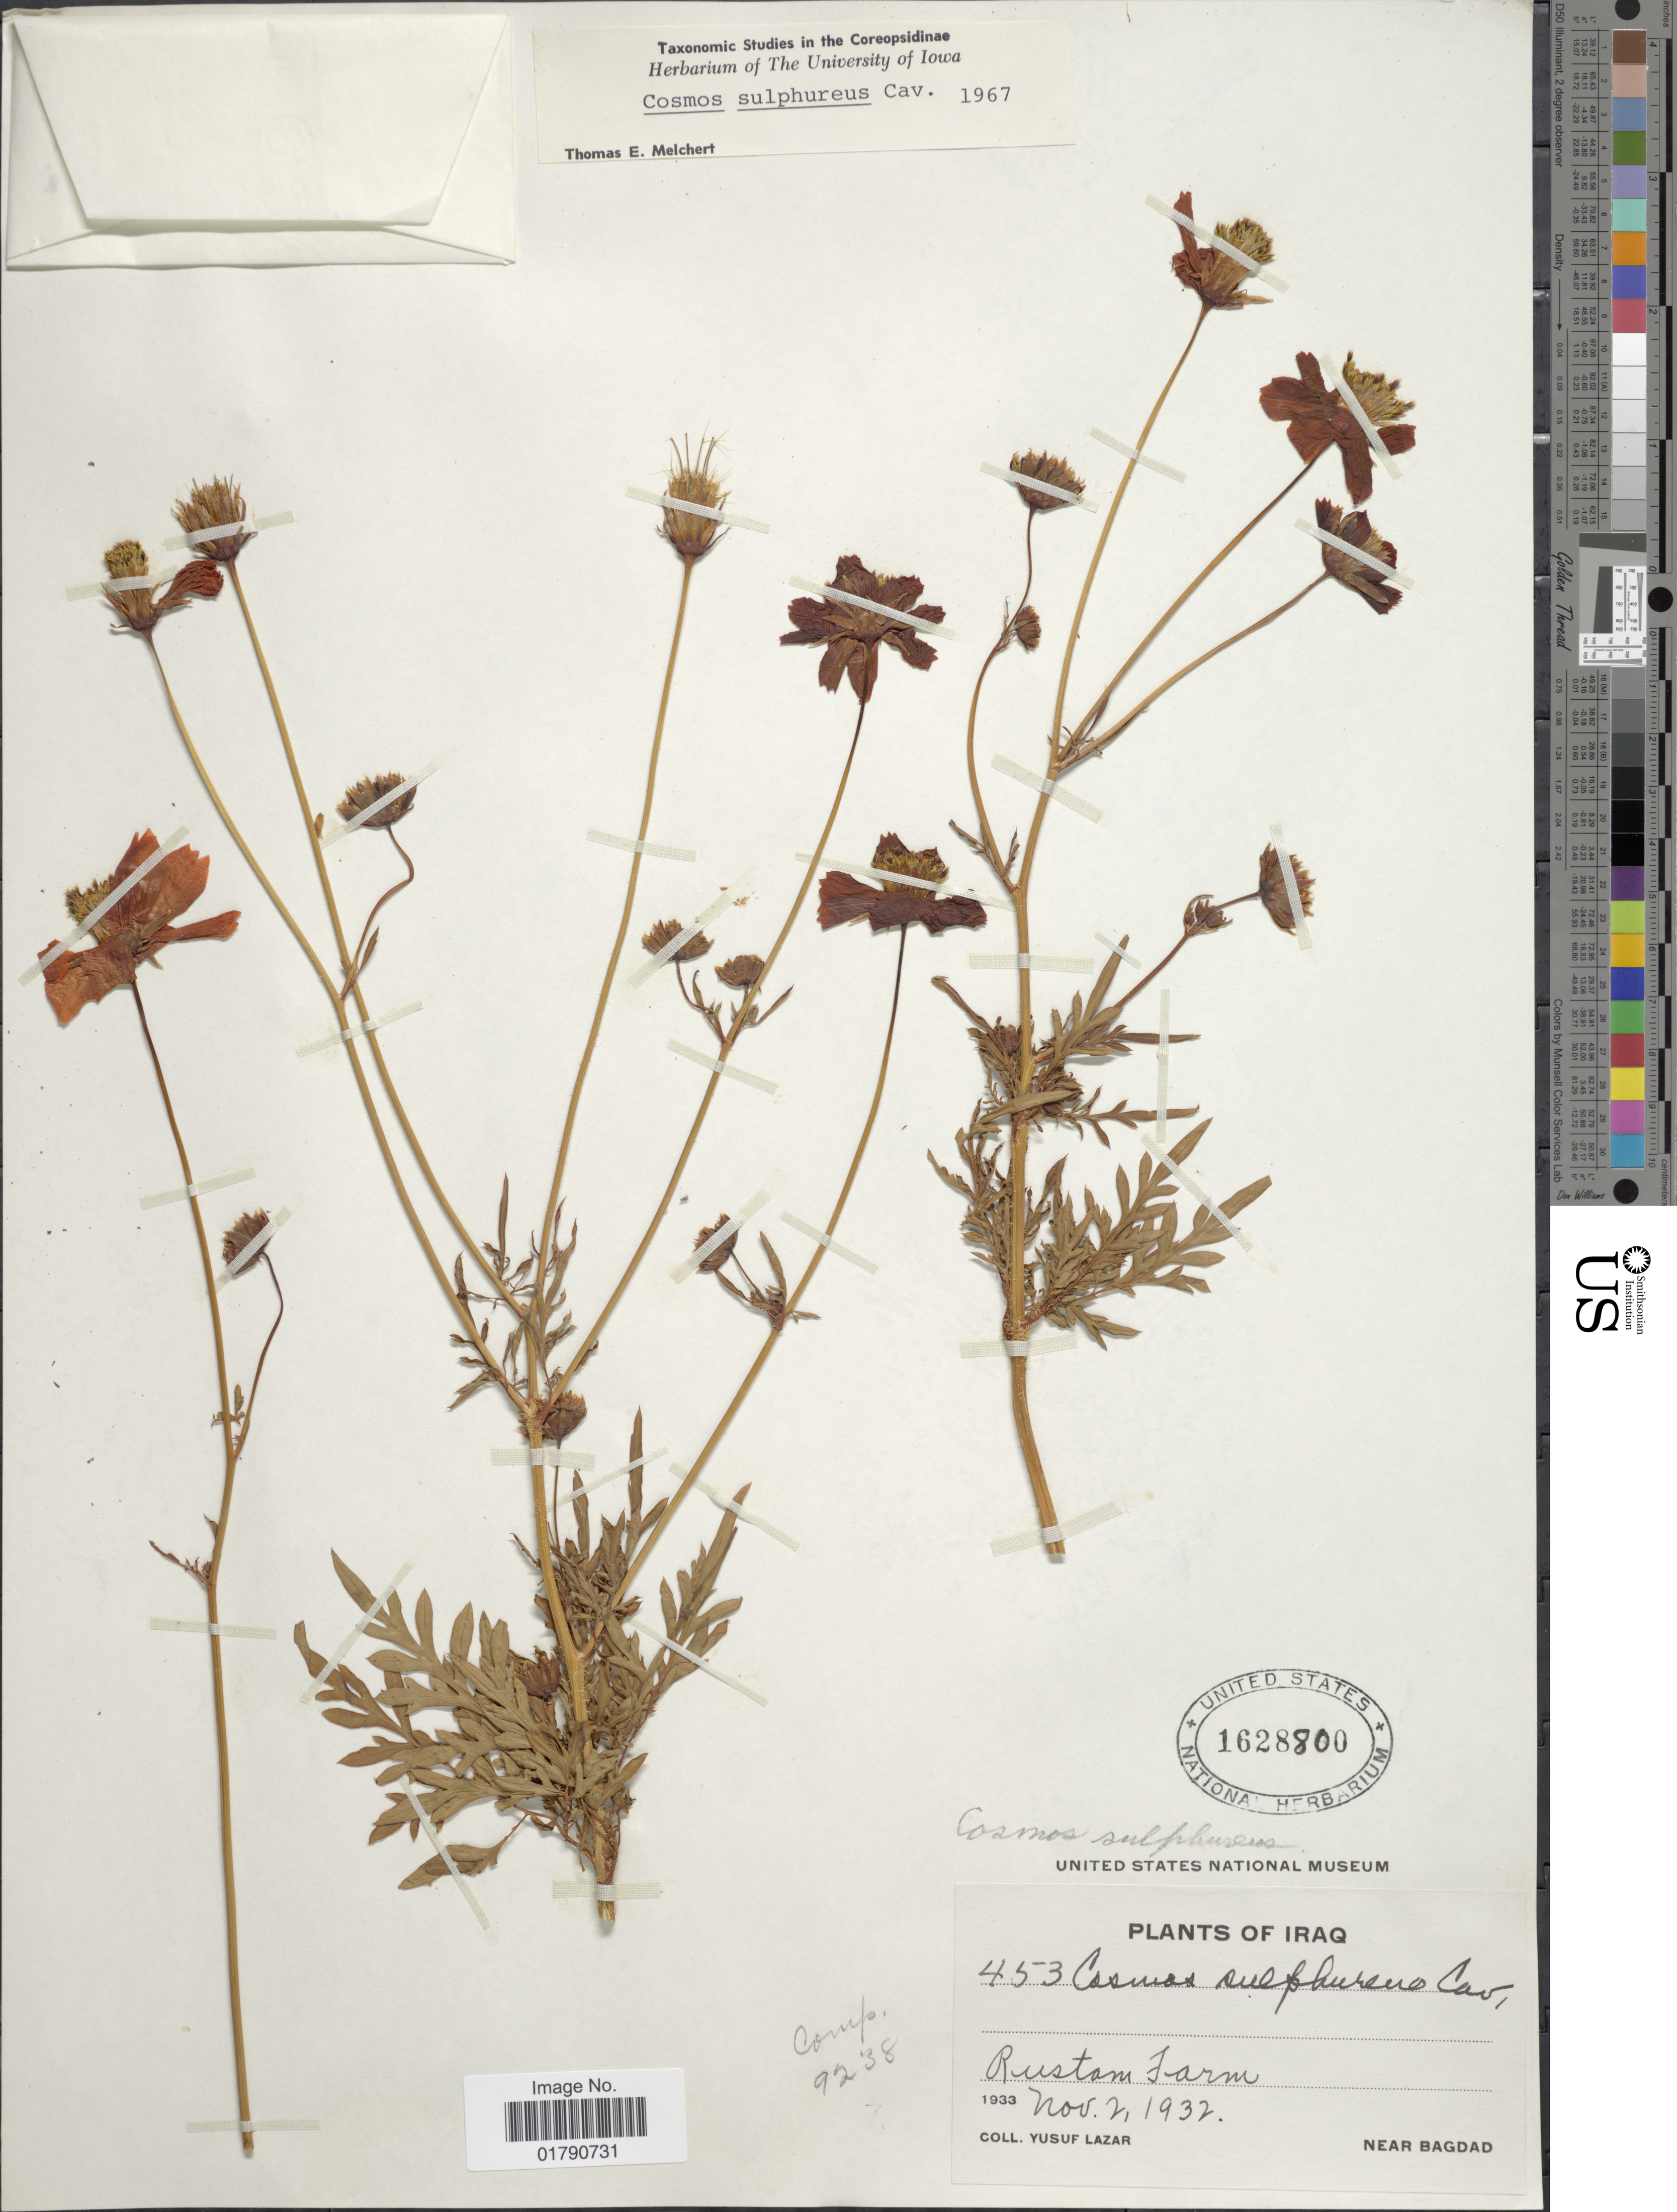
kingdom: Plantae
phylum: Tracheophyta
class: Magnoliopsida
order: Asterales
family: Asteraceae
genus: Cosmos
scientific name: Cosmos sulphureus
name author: Cav.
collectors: Y. Lazar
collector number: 453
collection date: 1932-11-02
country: Iraq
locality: Rustam Farm, near Bagdad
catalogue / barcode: US 1628800